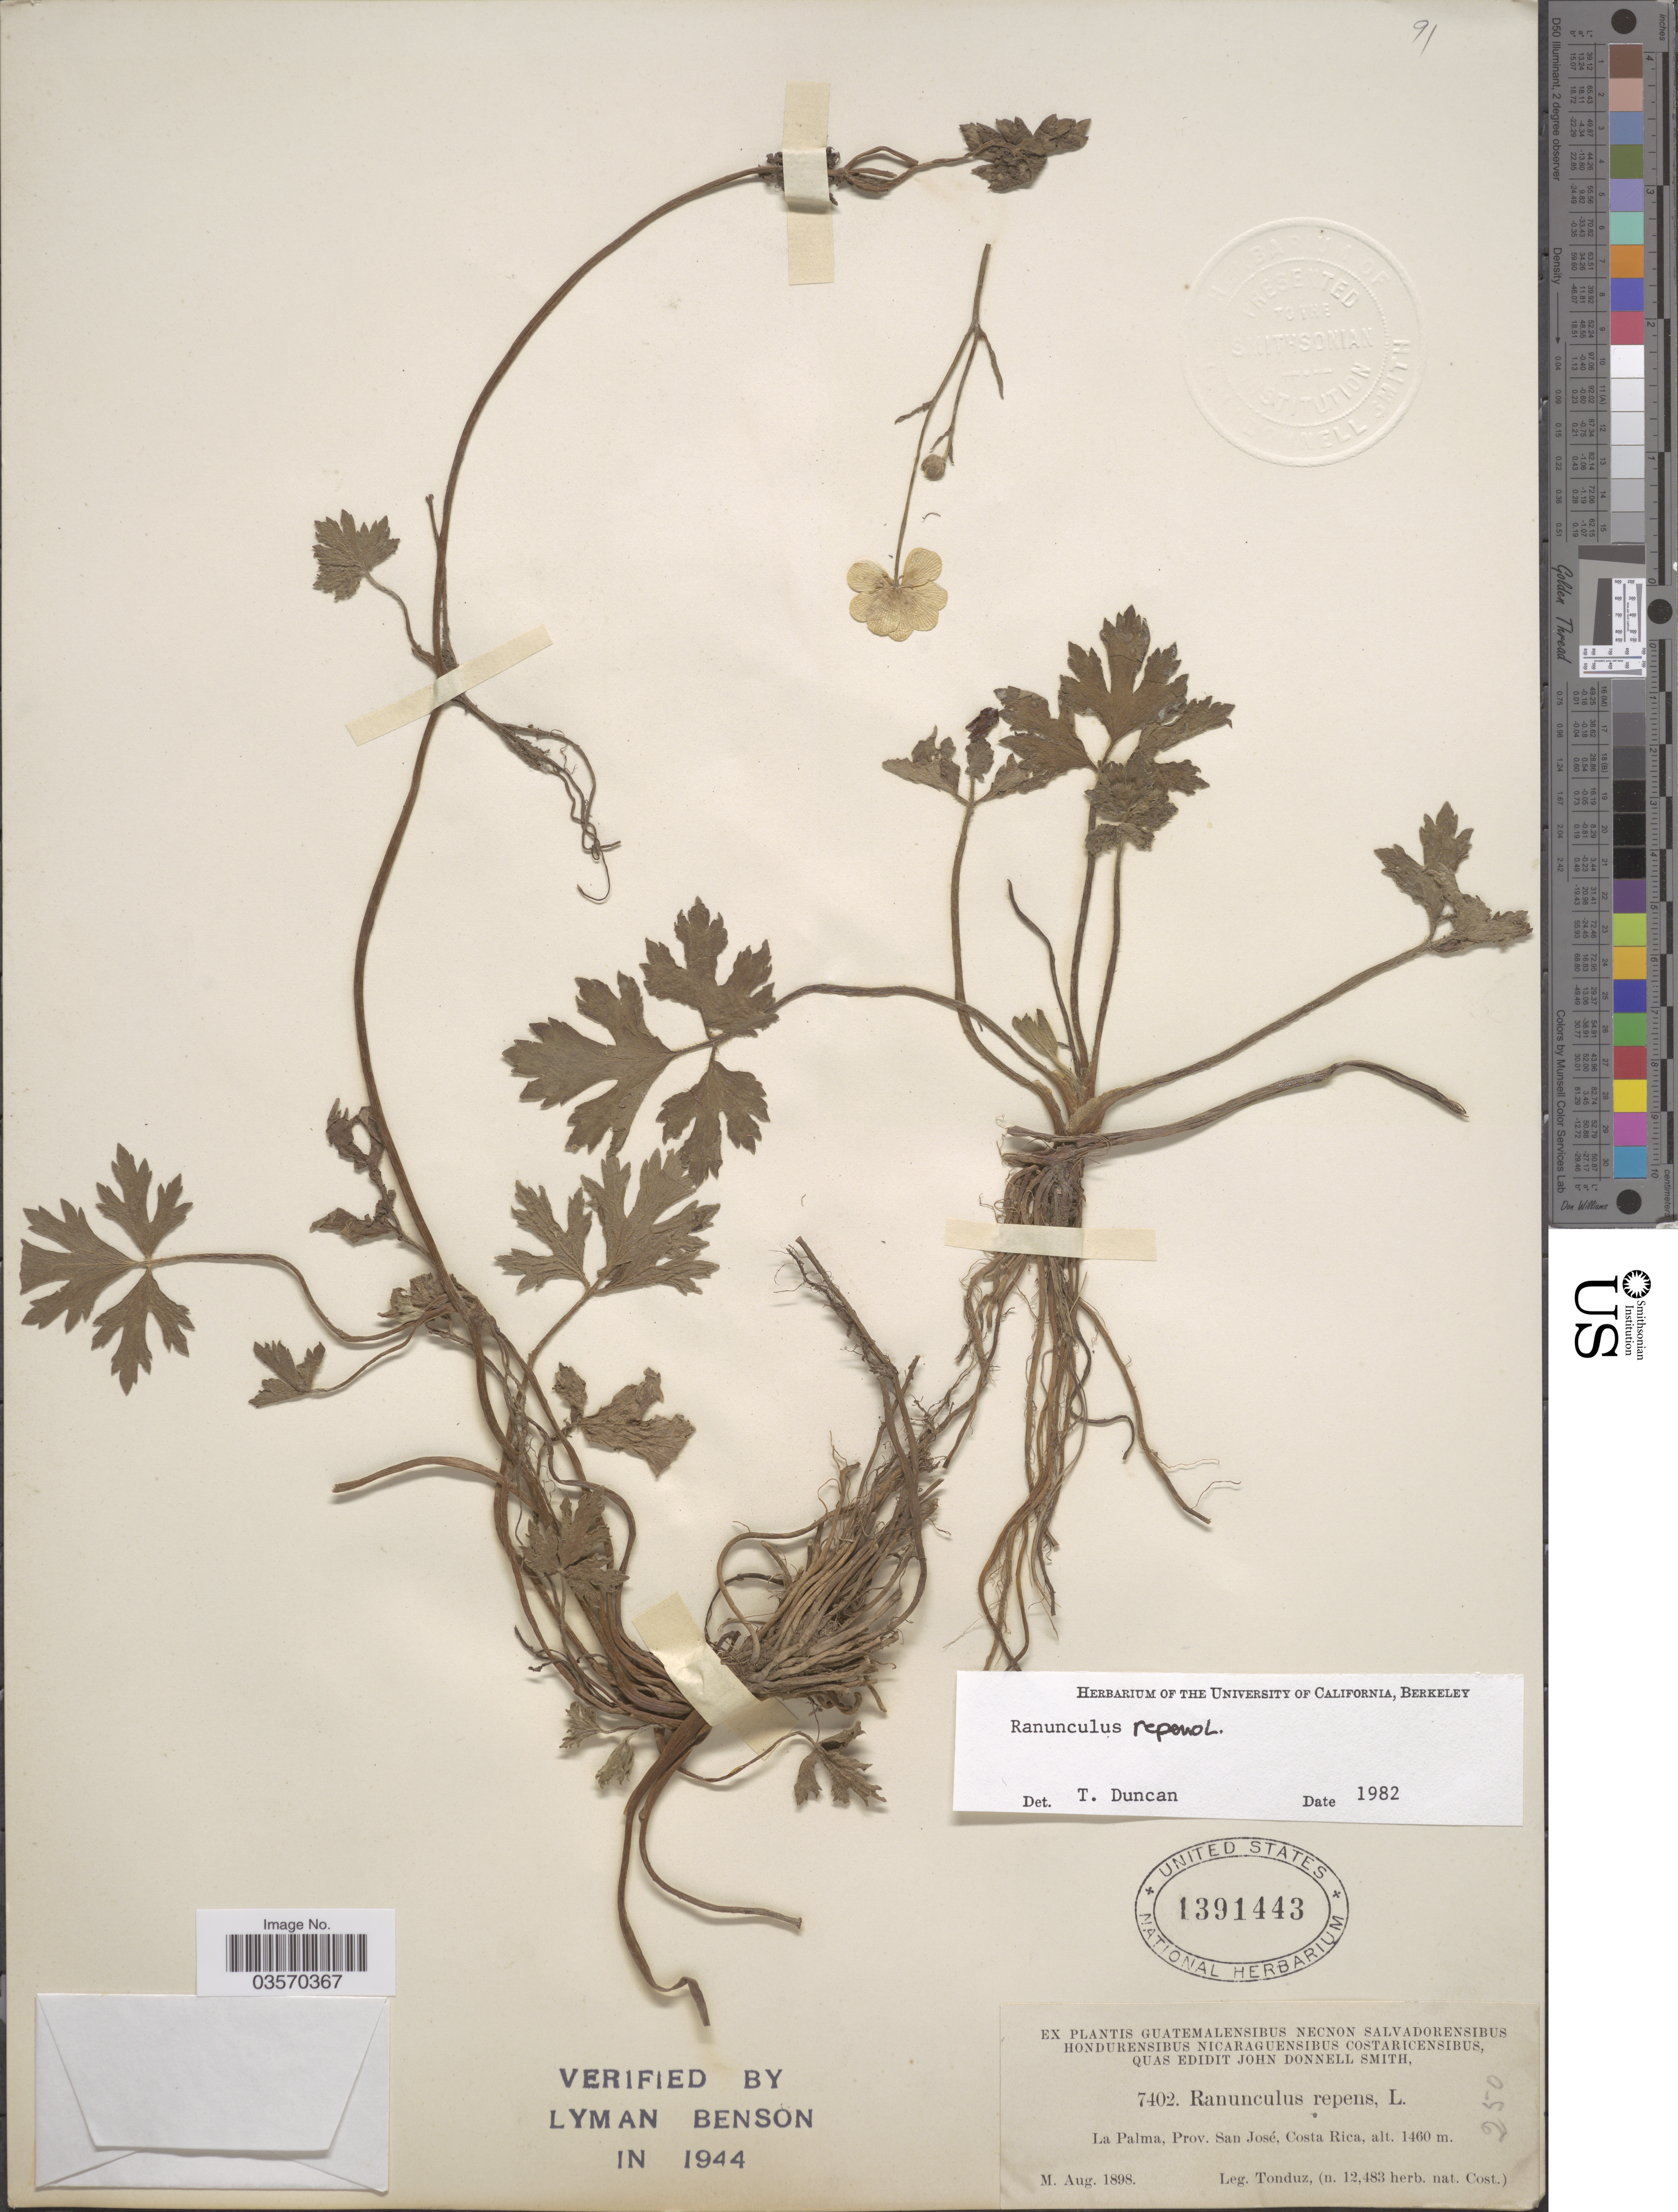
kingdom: Plantae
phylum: Tracheophyta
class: Magnoliopsida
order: Ranunculales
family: Ranunculaceae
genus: Ranunculus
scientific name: Ranunculus repens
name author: L.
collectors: Tonduz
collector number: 7402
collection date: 1898-08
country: Costa Rica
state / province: San José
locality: La Palma.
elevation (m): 1460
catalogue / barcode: US 1391443